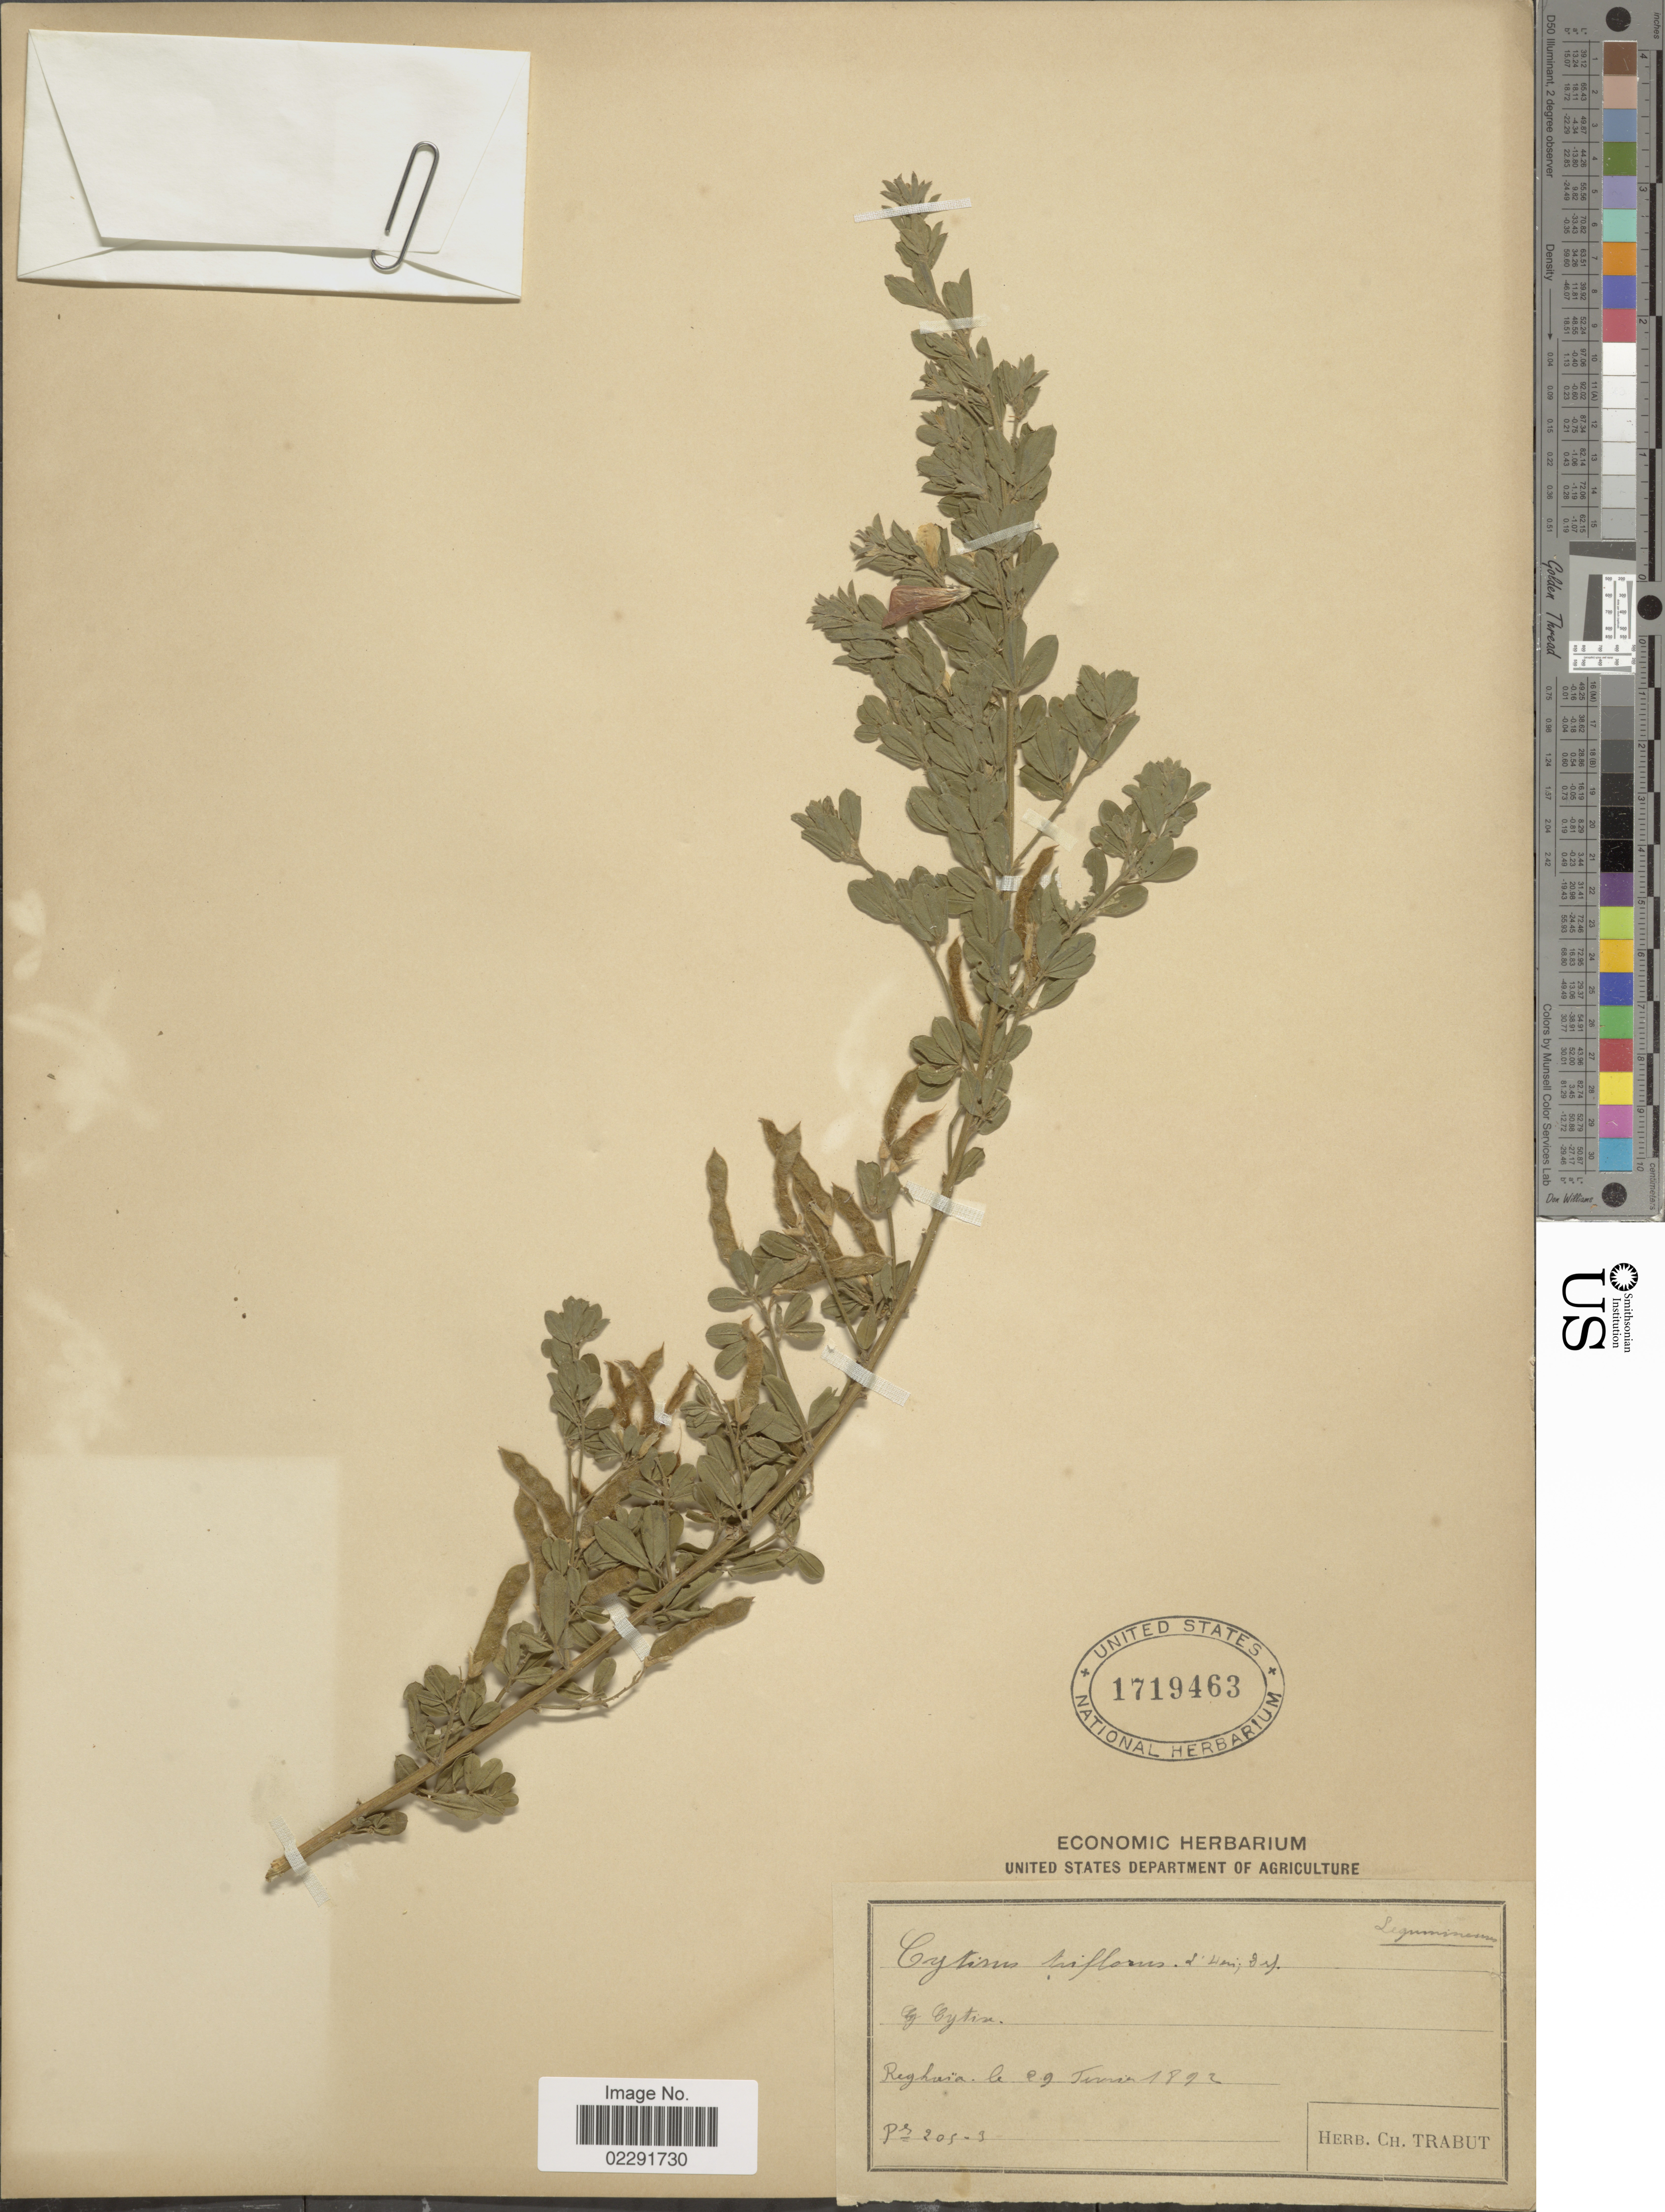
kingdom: Plantae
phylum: Tracheophyta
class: Magnoliopsida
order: Fabales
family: Fabaceae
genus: Cytisus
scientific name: Cytisus villosus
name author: Pourr.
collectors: Ex herb. Ch. Trabut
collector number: Ps205-3*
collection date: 1892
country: Algeria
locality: Reghaïa.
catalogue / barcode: US 1719463